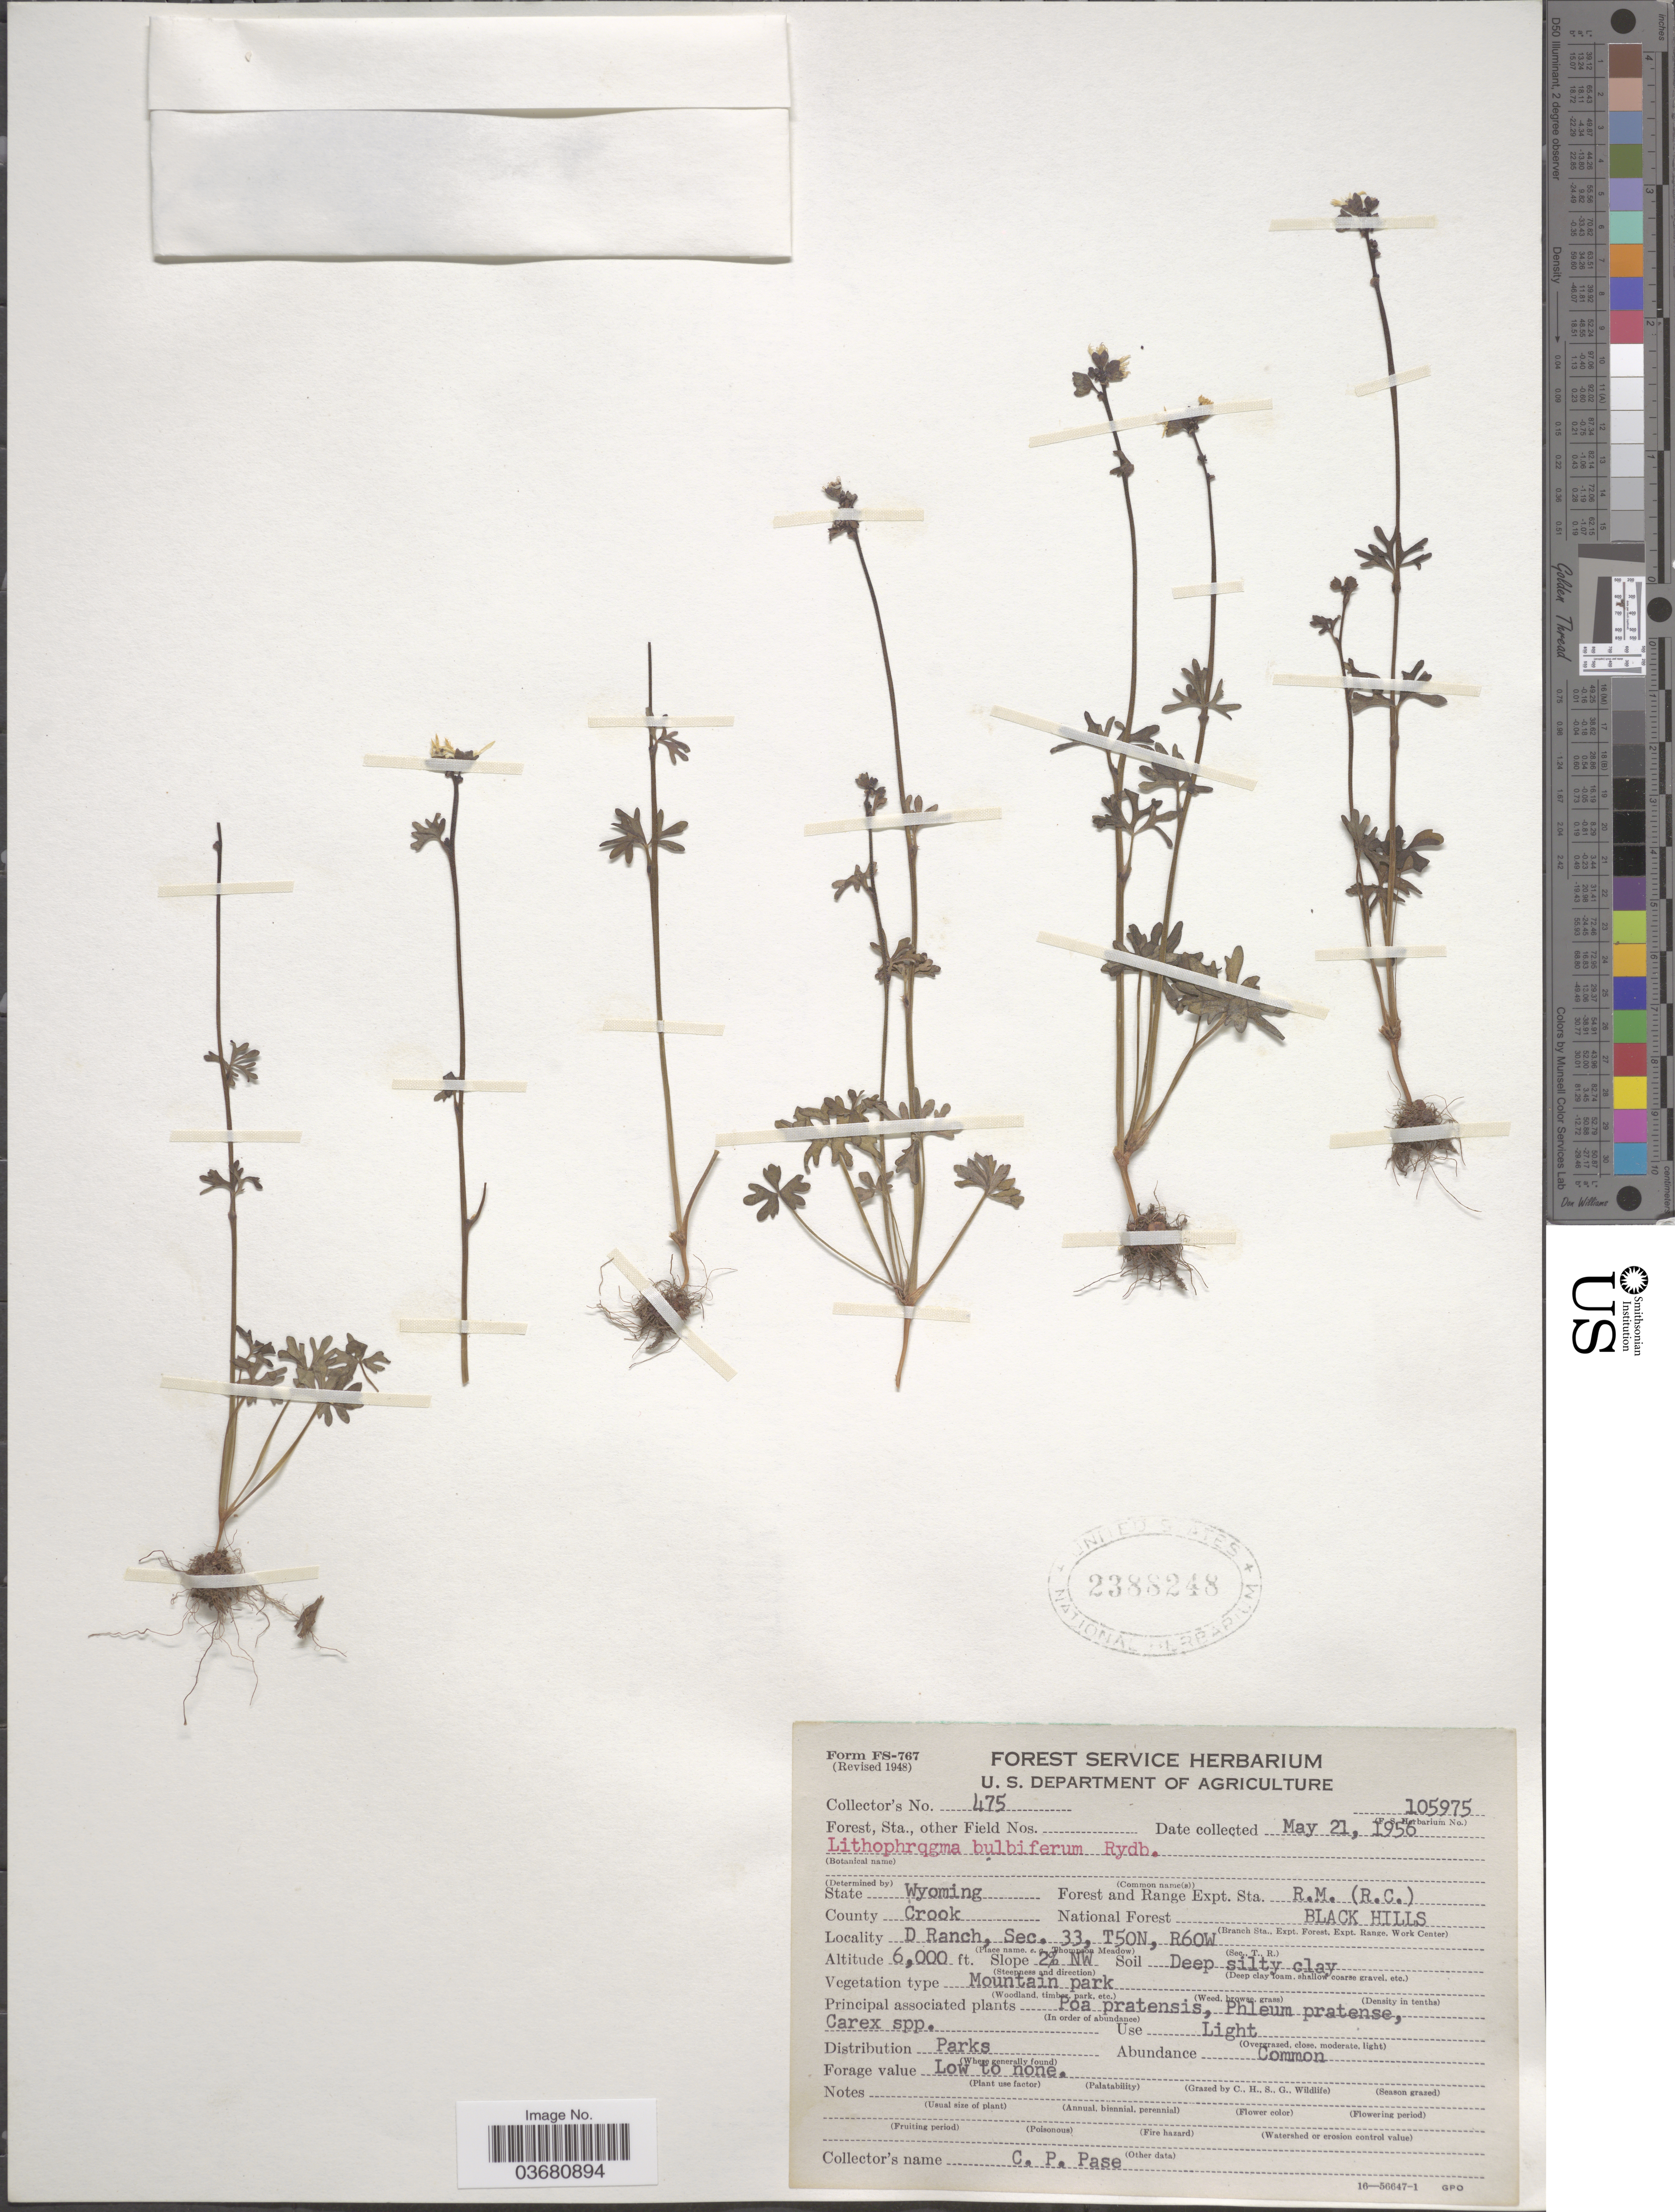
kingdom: Plantae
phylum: Tracheophyta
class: Magnoliopsida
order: Saxifragales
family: Saxifragaceae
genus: Lithophragma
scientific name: Lithophragma glabrum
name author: Nutt.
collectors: C. P. Pase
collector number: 475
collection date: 1956-05-21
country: United States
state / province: Wyoming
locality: Forest and Range Expt. Sta. National Forest. R.M. (R.C.) Black Hills. County Crook. D Ranch, Sec. 33, T50N, R60W.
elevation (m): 1829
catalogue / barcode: US 2388248